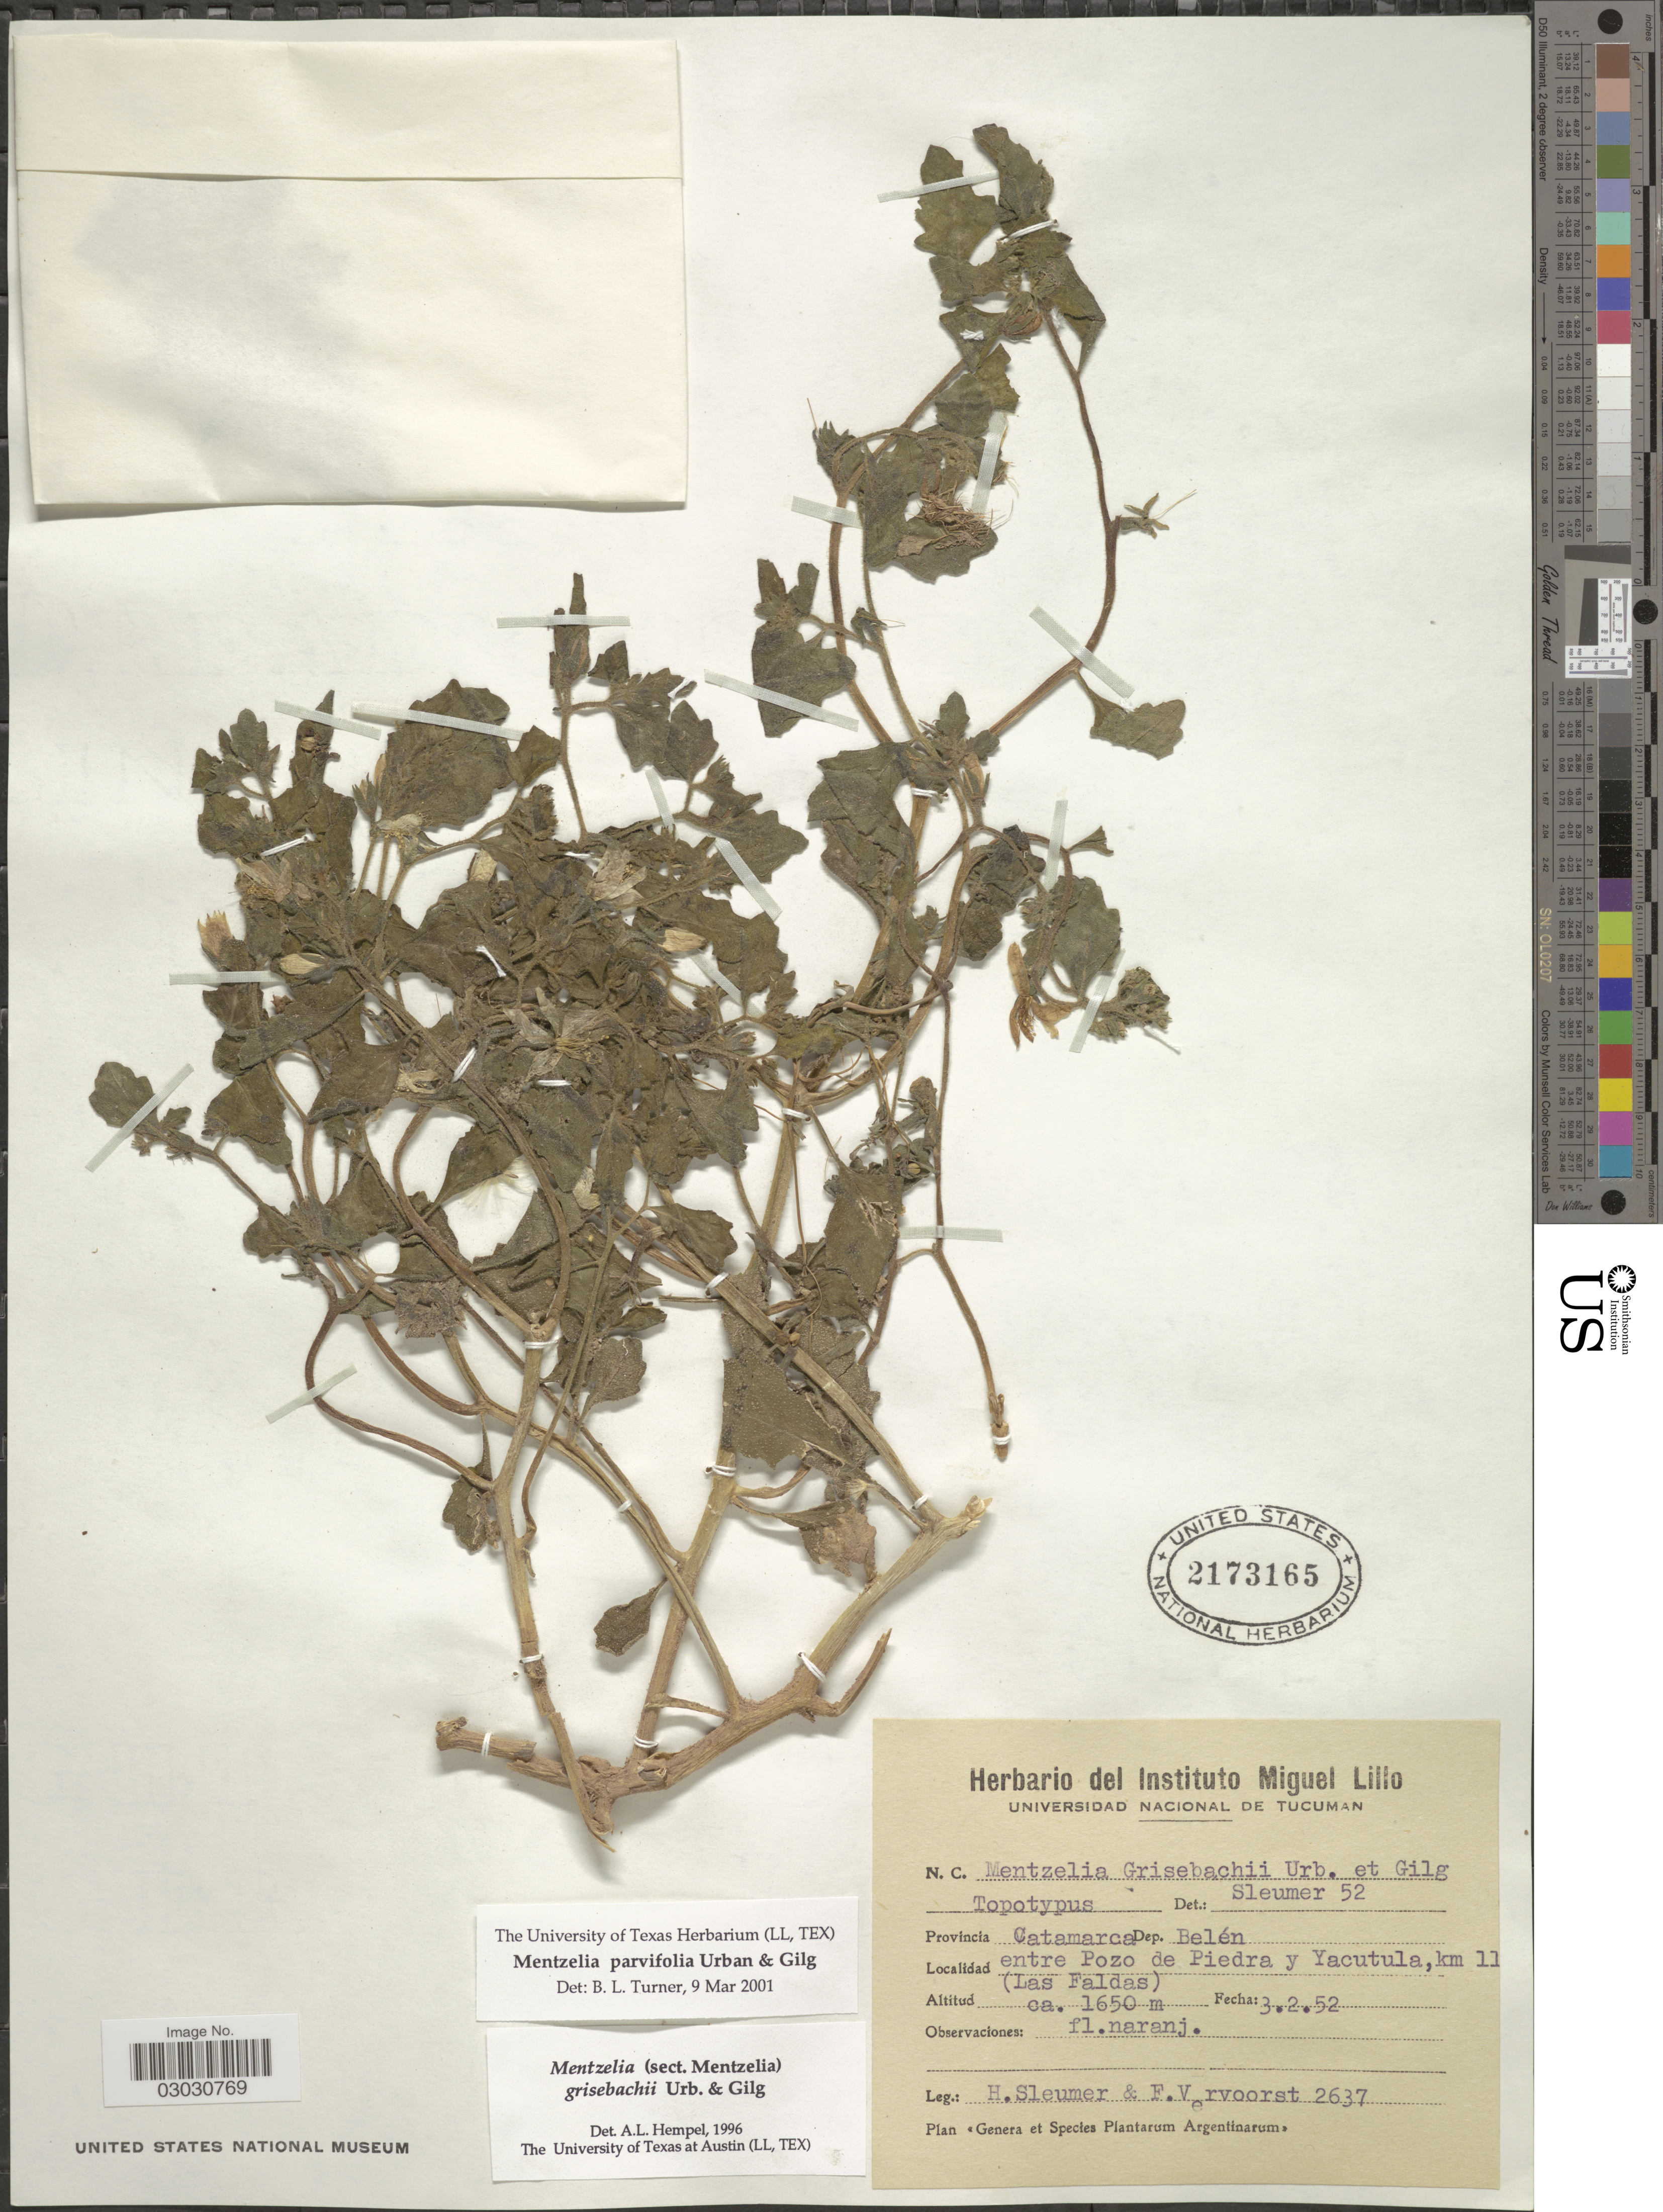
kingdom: Plantae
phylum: Tracheophyta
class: Magnoliopsida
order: Cornales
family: Loasaceae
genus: Mentzelia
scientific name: Mentzelia parvifolia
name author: Urb. & Gilg ex Kurtz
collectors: H. O. Sleumer & F. Vervoorst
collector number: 2637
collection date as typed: Transcribed d/m/y: 3/2/52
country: Argentina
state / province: Catamarca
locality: Dep. Belén. Entre Pozo de Piedra y Yacutula, km 11 (Las Faldas).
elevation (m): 1650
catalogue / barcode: US 2173165